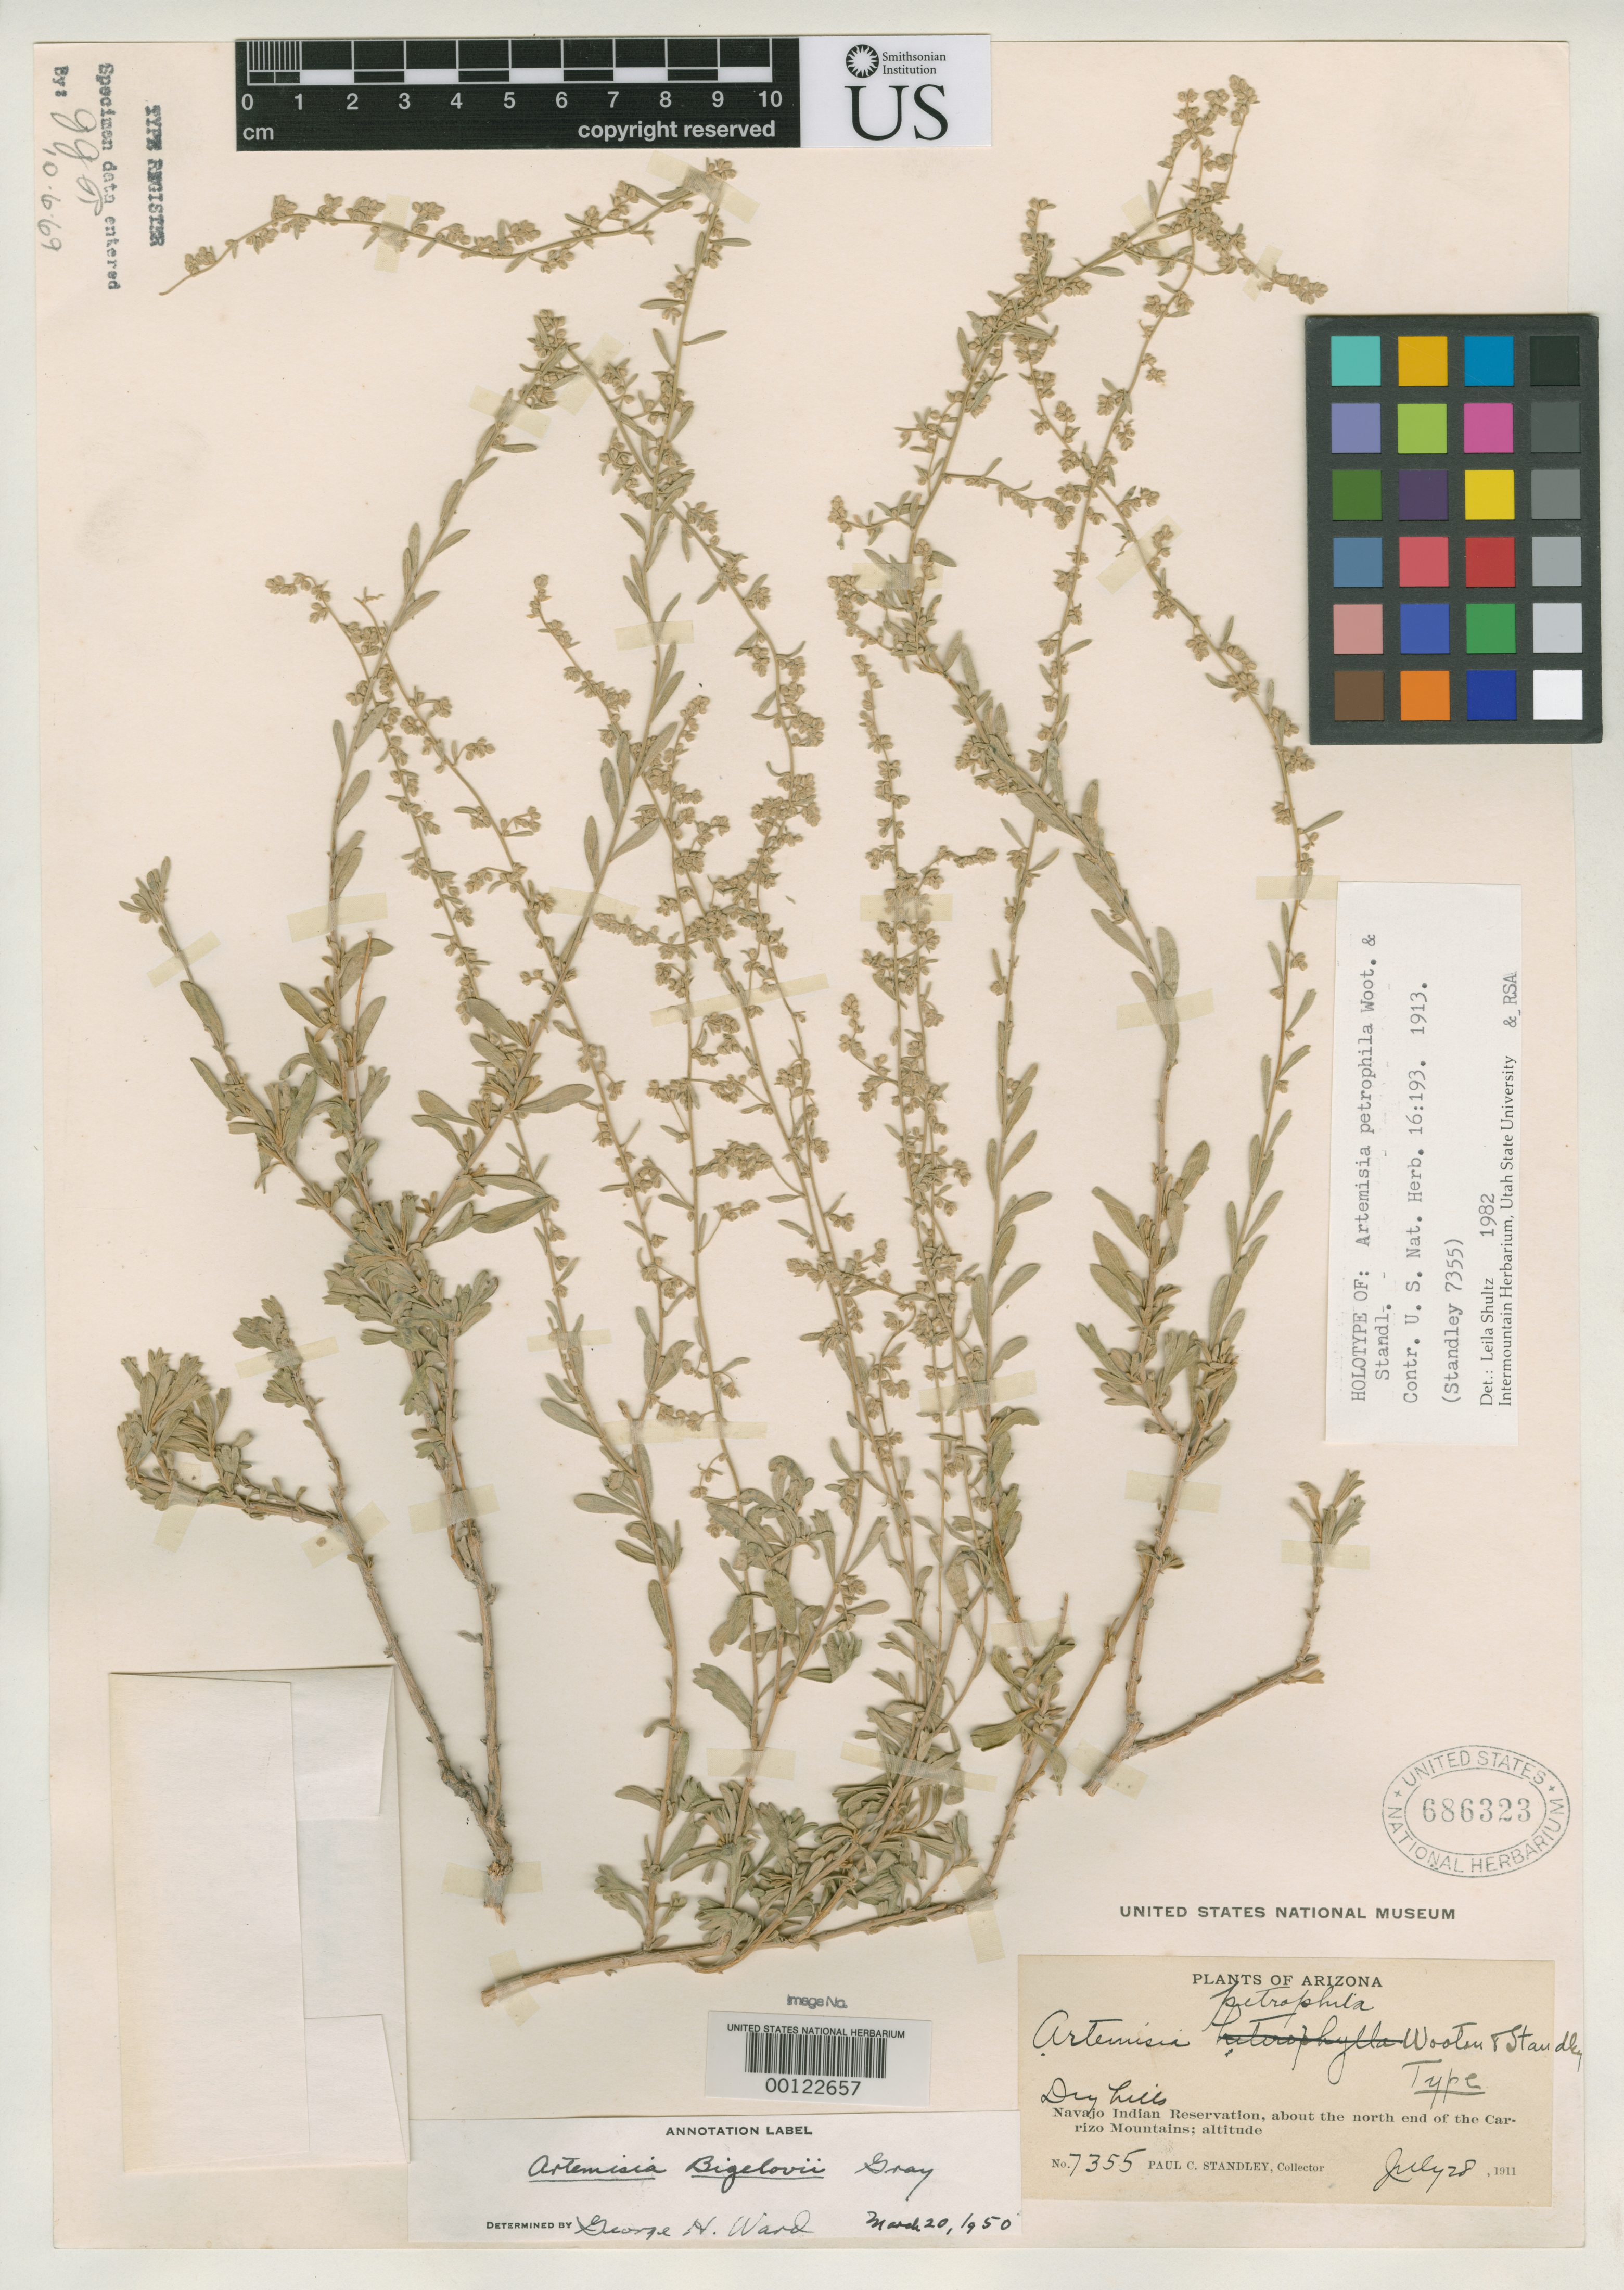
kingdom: Plantae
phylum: Tracheophyta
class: Magnoliopsida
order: Asterales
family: Asteraceae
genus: Artemisia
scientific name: Artemisia petrophila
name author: Wooton & Standl.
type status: Holotype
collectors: P. C. Standley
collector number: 7355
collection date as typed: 28 Jul 1911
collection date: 1911-07-28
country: United States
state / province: Arizona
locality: N end of Carrizo Mountains.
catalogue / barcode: US 686323